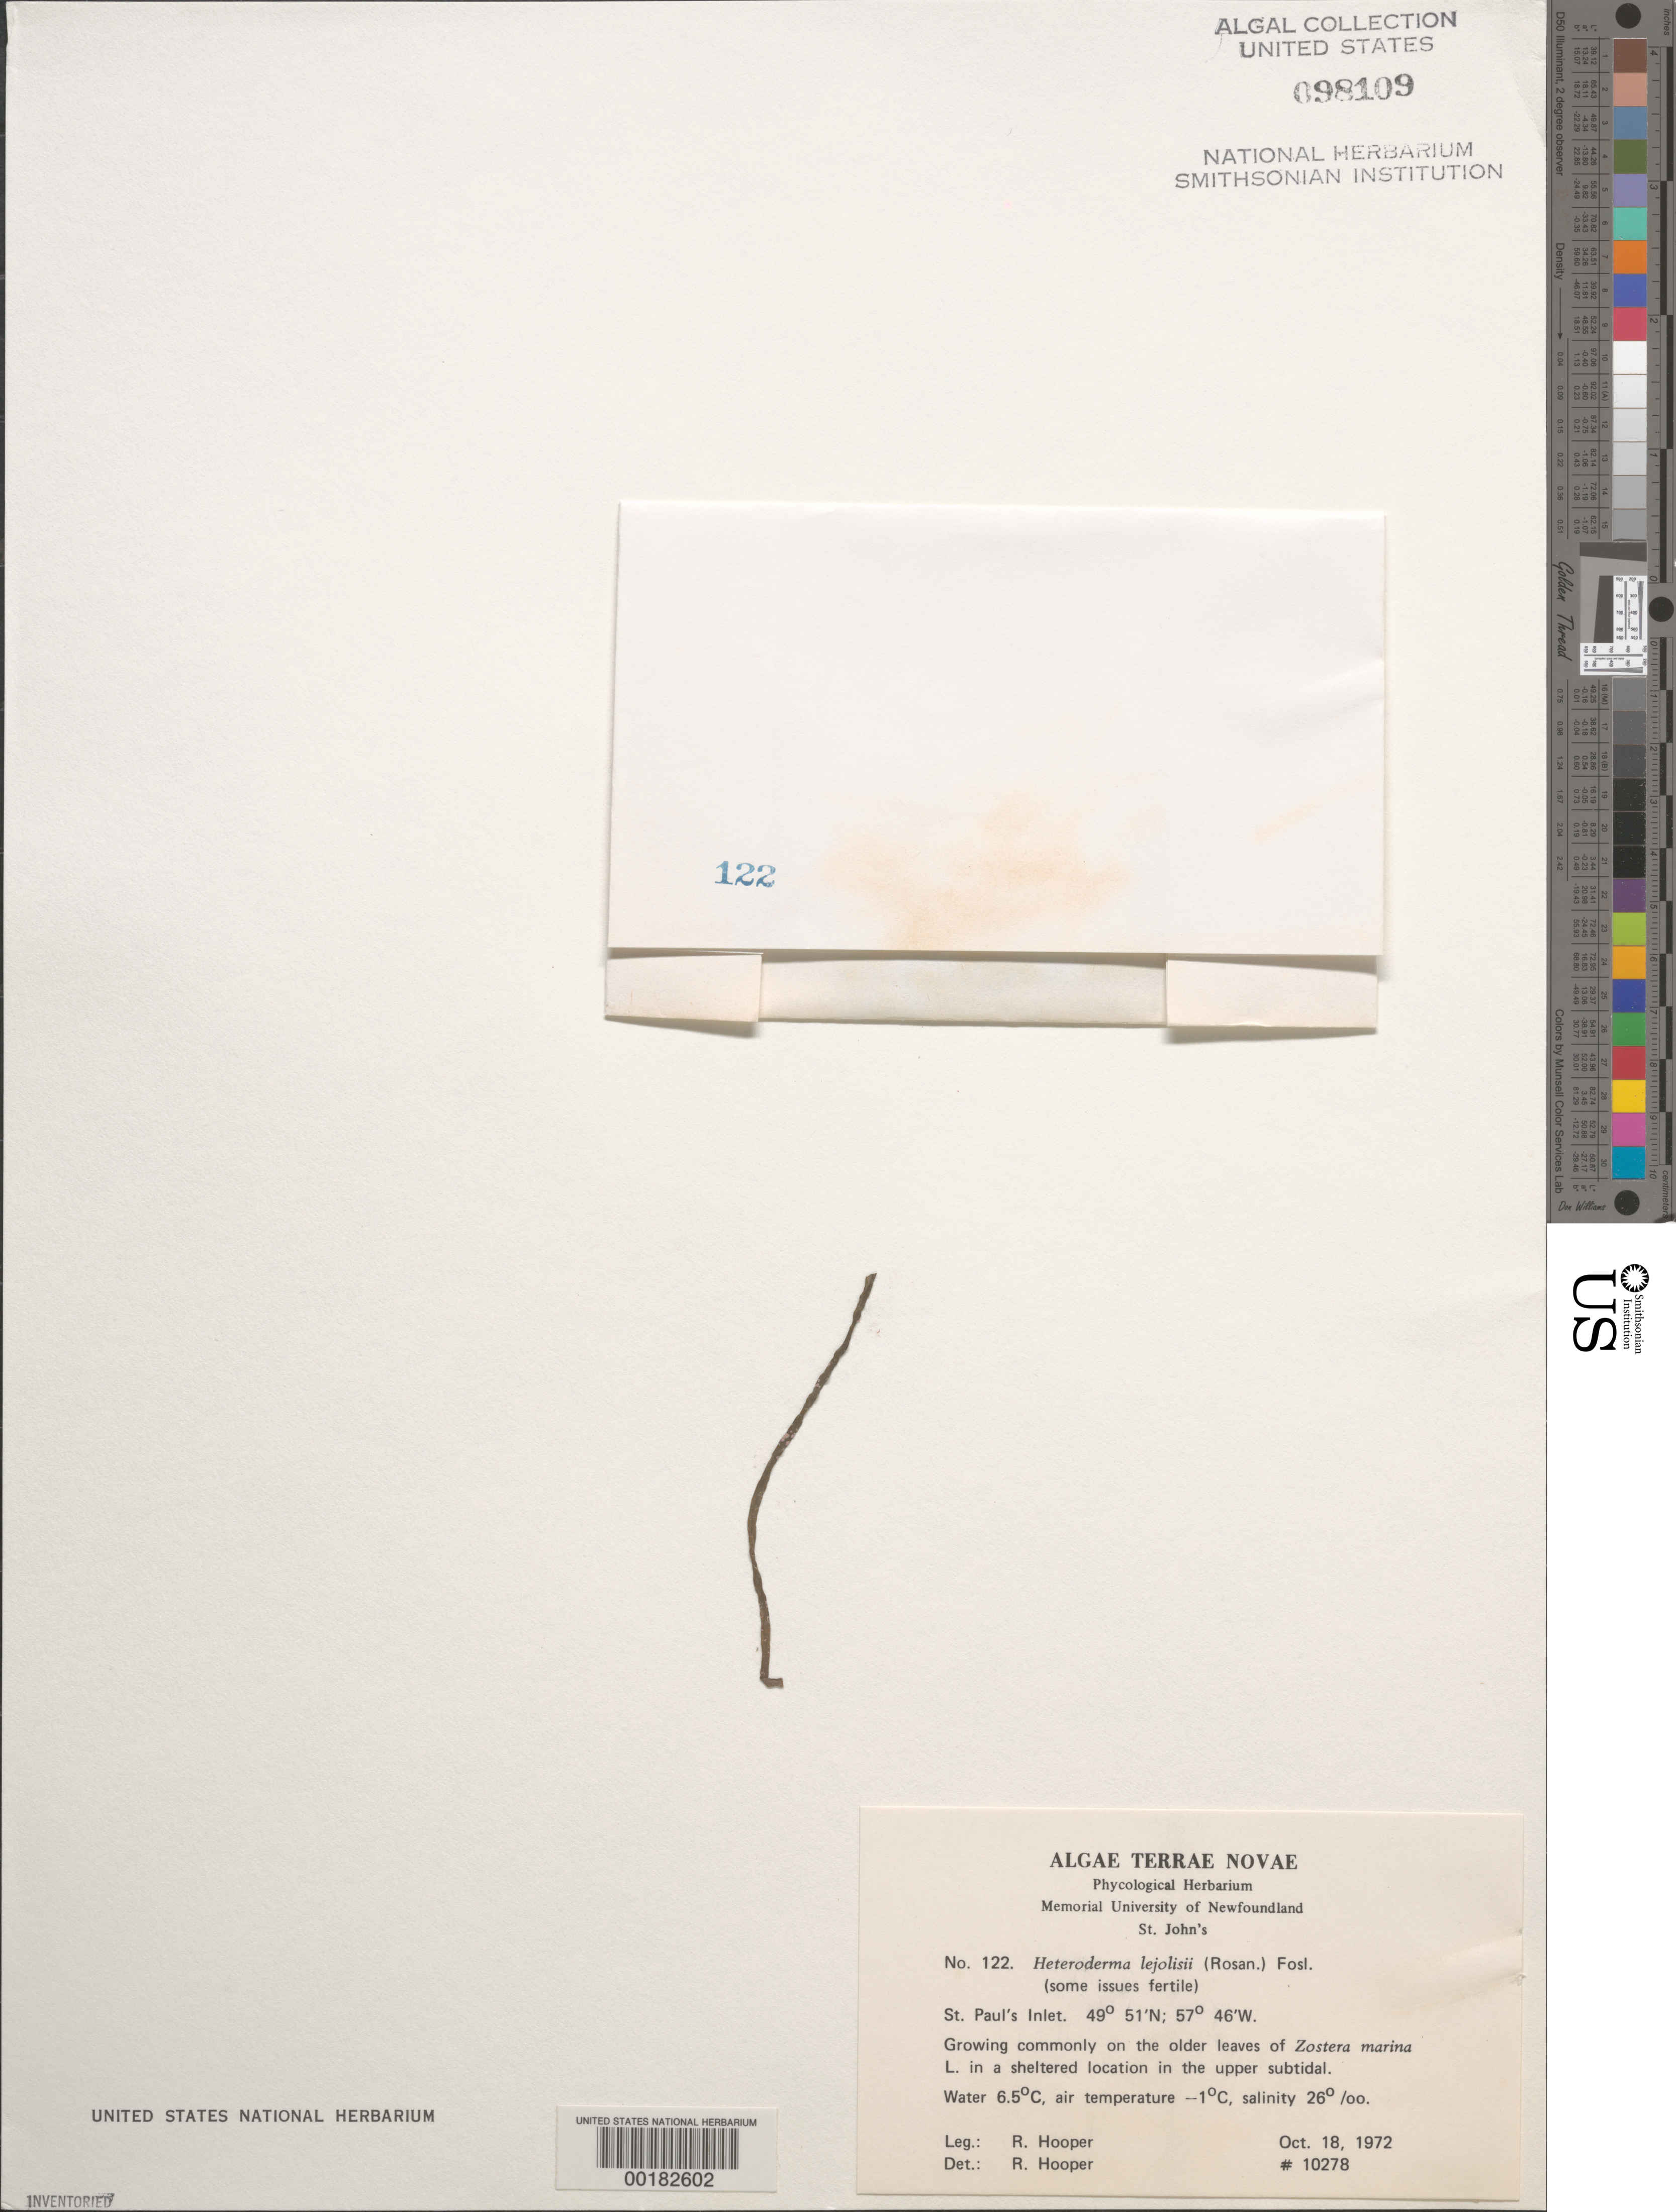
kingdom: Plantae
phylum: Rhodophyta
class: Florideophyceae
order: Corallinales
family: Corallinaceae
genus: Pneophyllum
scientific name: Pneophyllum fragile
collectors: R. G. Hooper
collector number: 10278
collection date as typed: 18 Oct 1972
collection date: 1972-10-18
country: Canada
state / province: Newfoundland and Labrador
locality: Saint Paul's Inlet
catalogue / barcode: US 98109